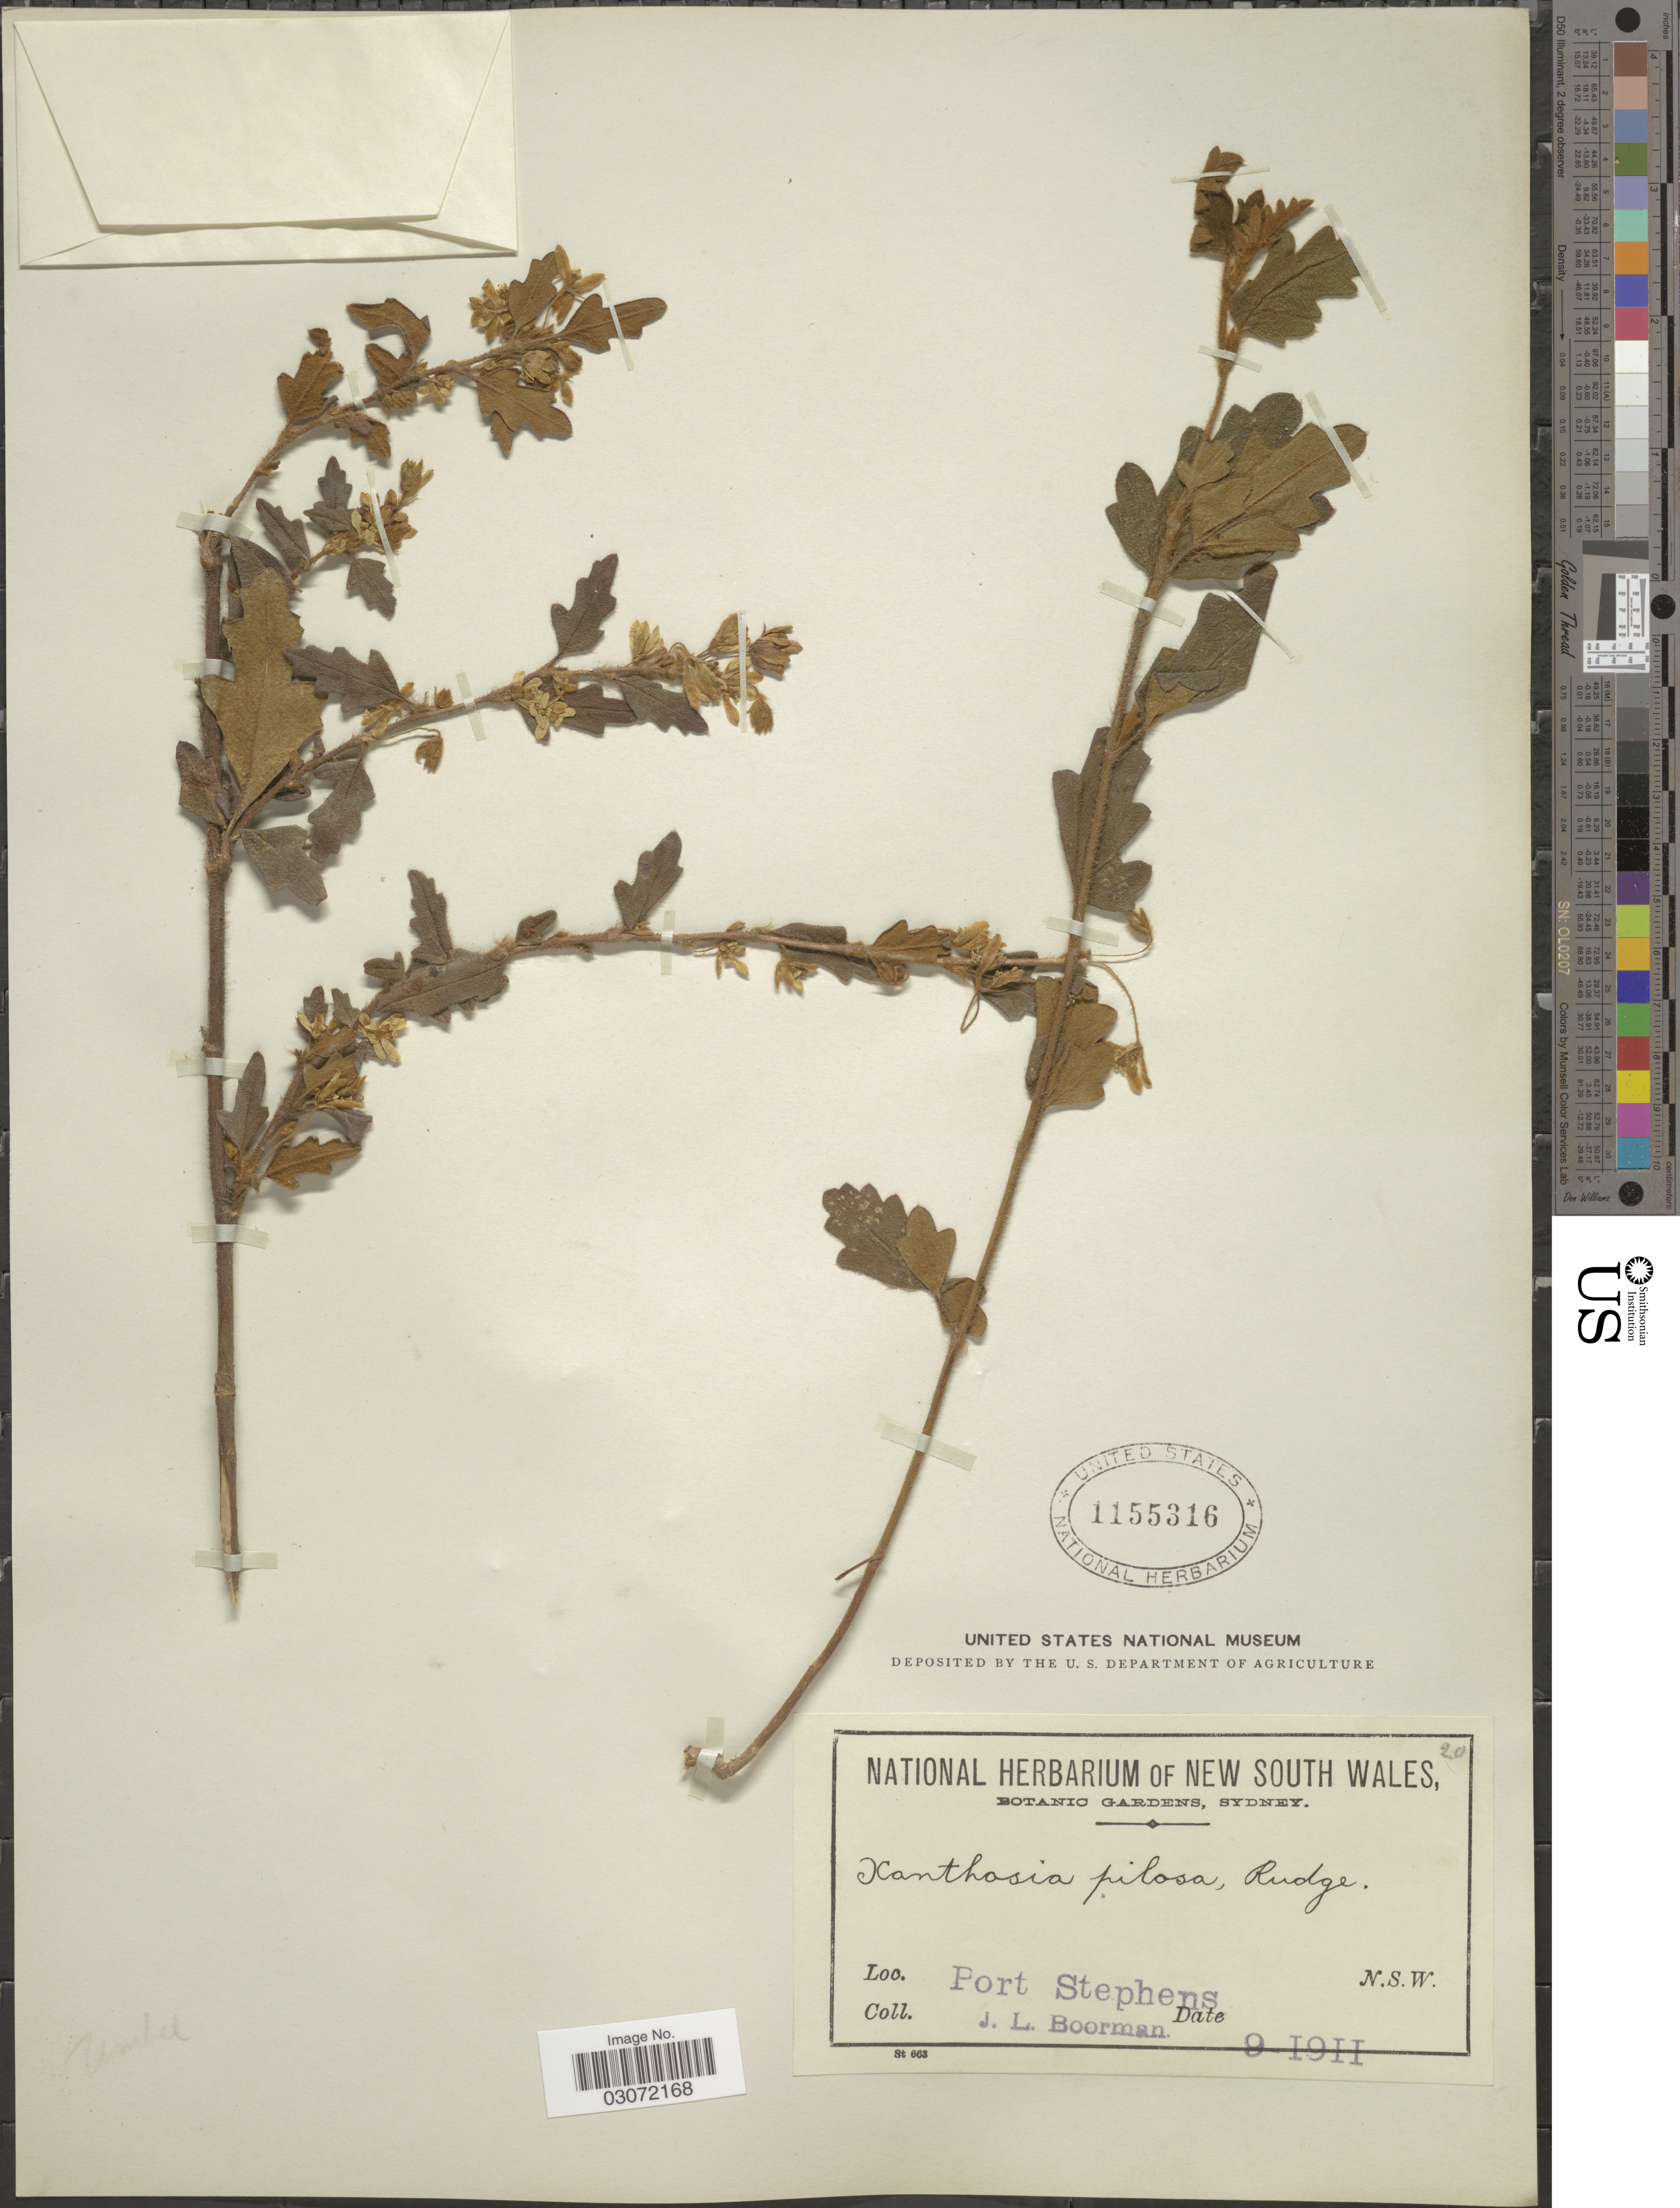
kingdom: Plantae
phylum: Tracheophyta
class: Magnoliopsida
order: Apiales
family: Apiaceae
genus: Xanthosia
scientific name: Xanthosia pilosa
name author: Rudge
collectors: J. Boorman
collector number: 20?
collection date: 1911-09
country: Australia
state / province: New South Wales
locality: Port Stephens.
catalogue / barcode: US 1155316